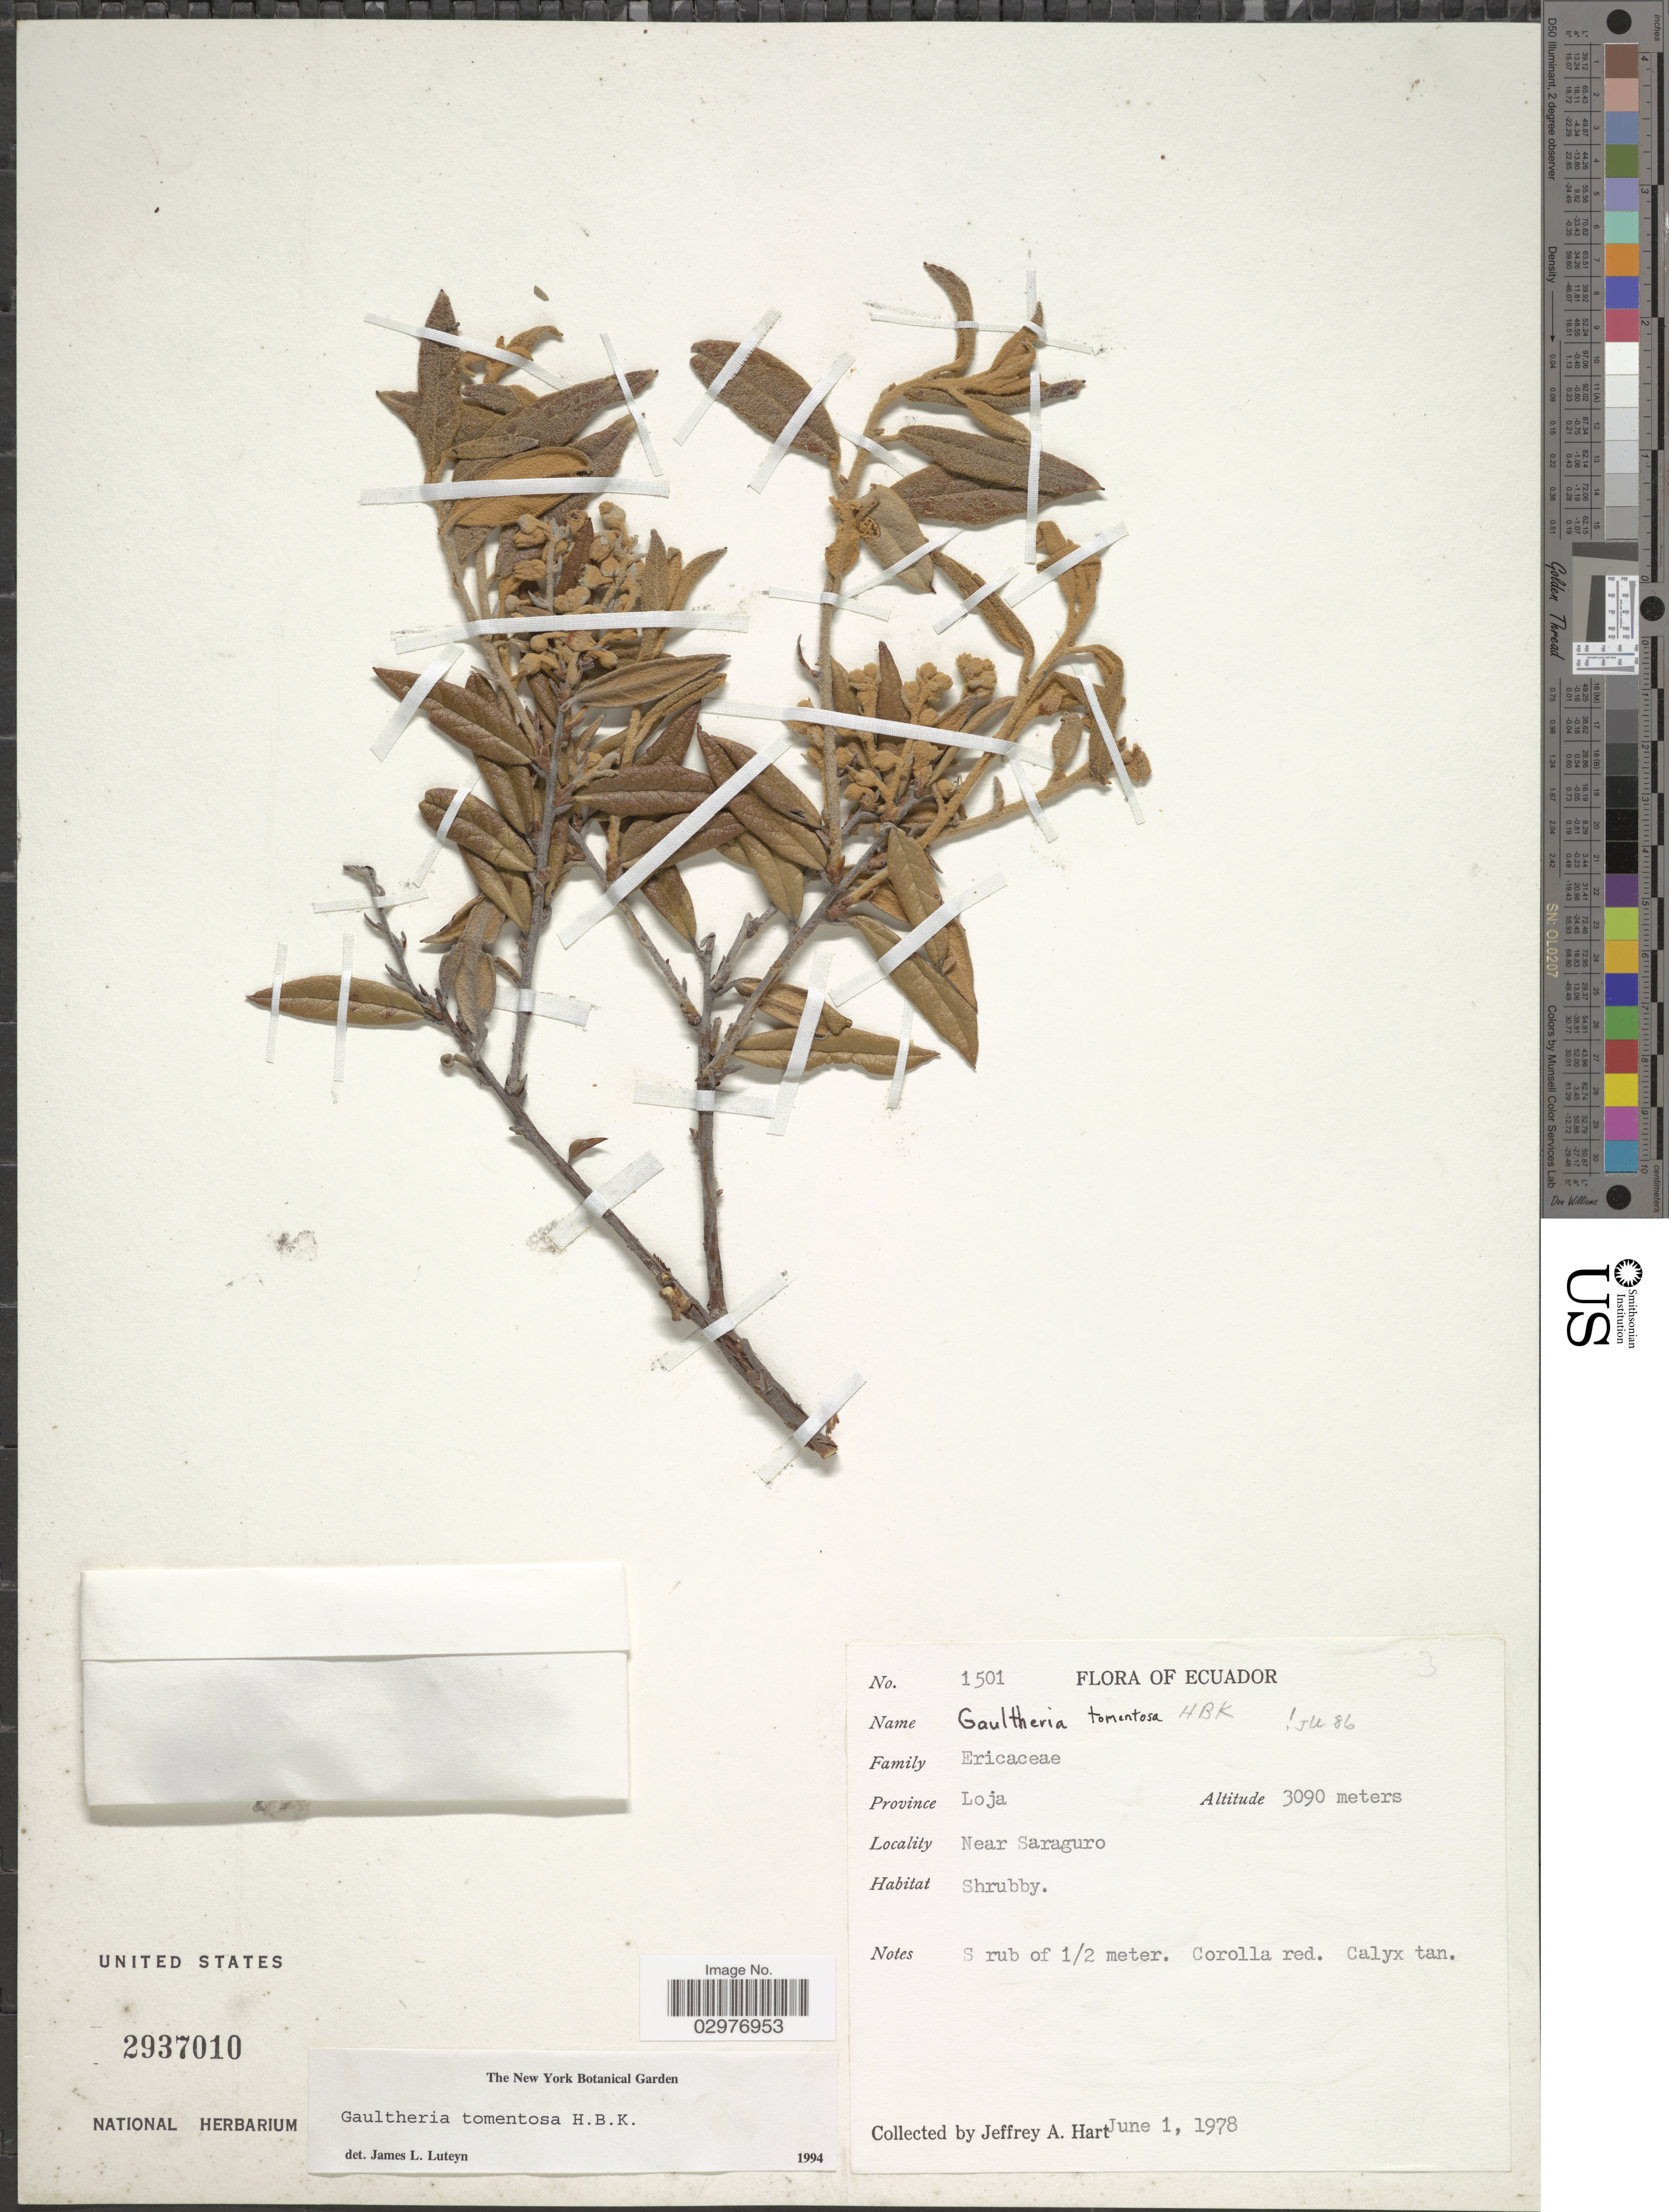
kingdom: Plantae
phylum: Tracheophyta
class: Magnoliopsida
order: Ericales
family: Ericaceae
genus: Gaultheria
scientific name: Gaultheria tomentosa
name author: Kunth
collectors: J. A. Hart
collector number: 1501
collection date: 1978-06-01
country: Ecuador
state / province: Loja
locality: Province Loja. Near Saraguro.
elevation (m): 3090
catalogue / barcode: US 2937010